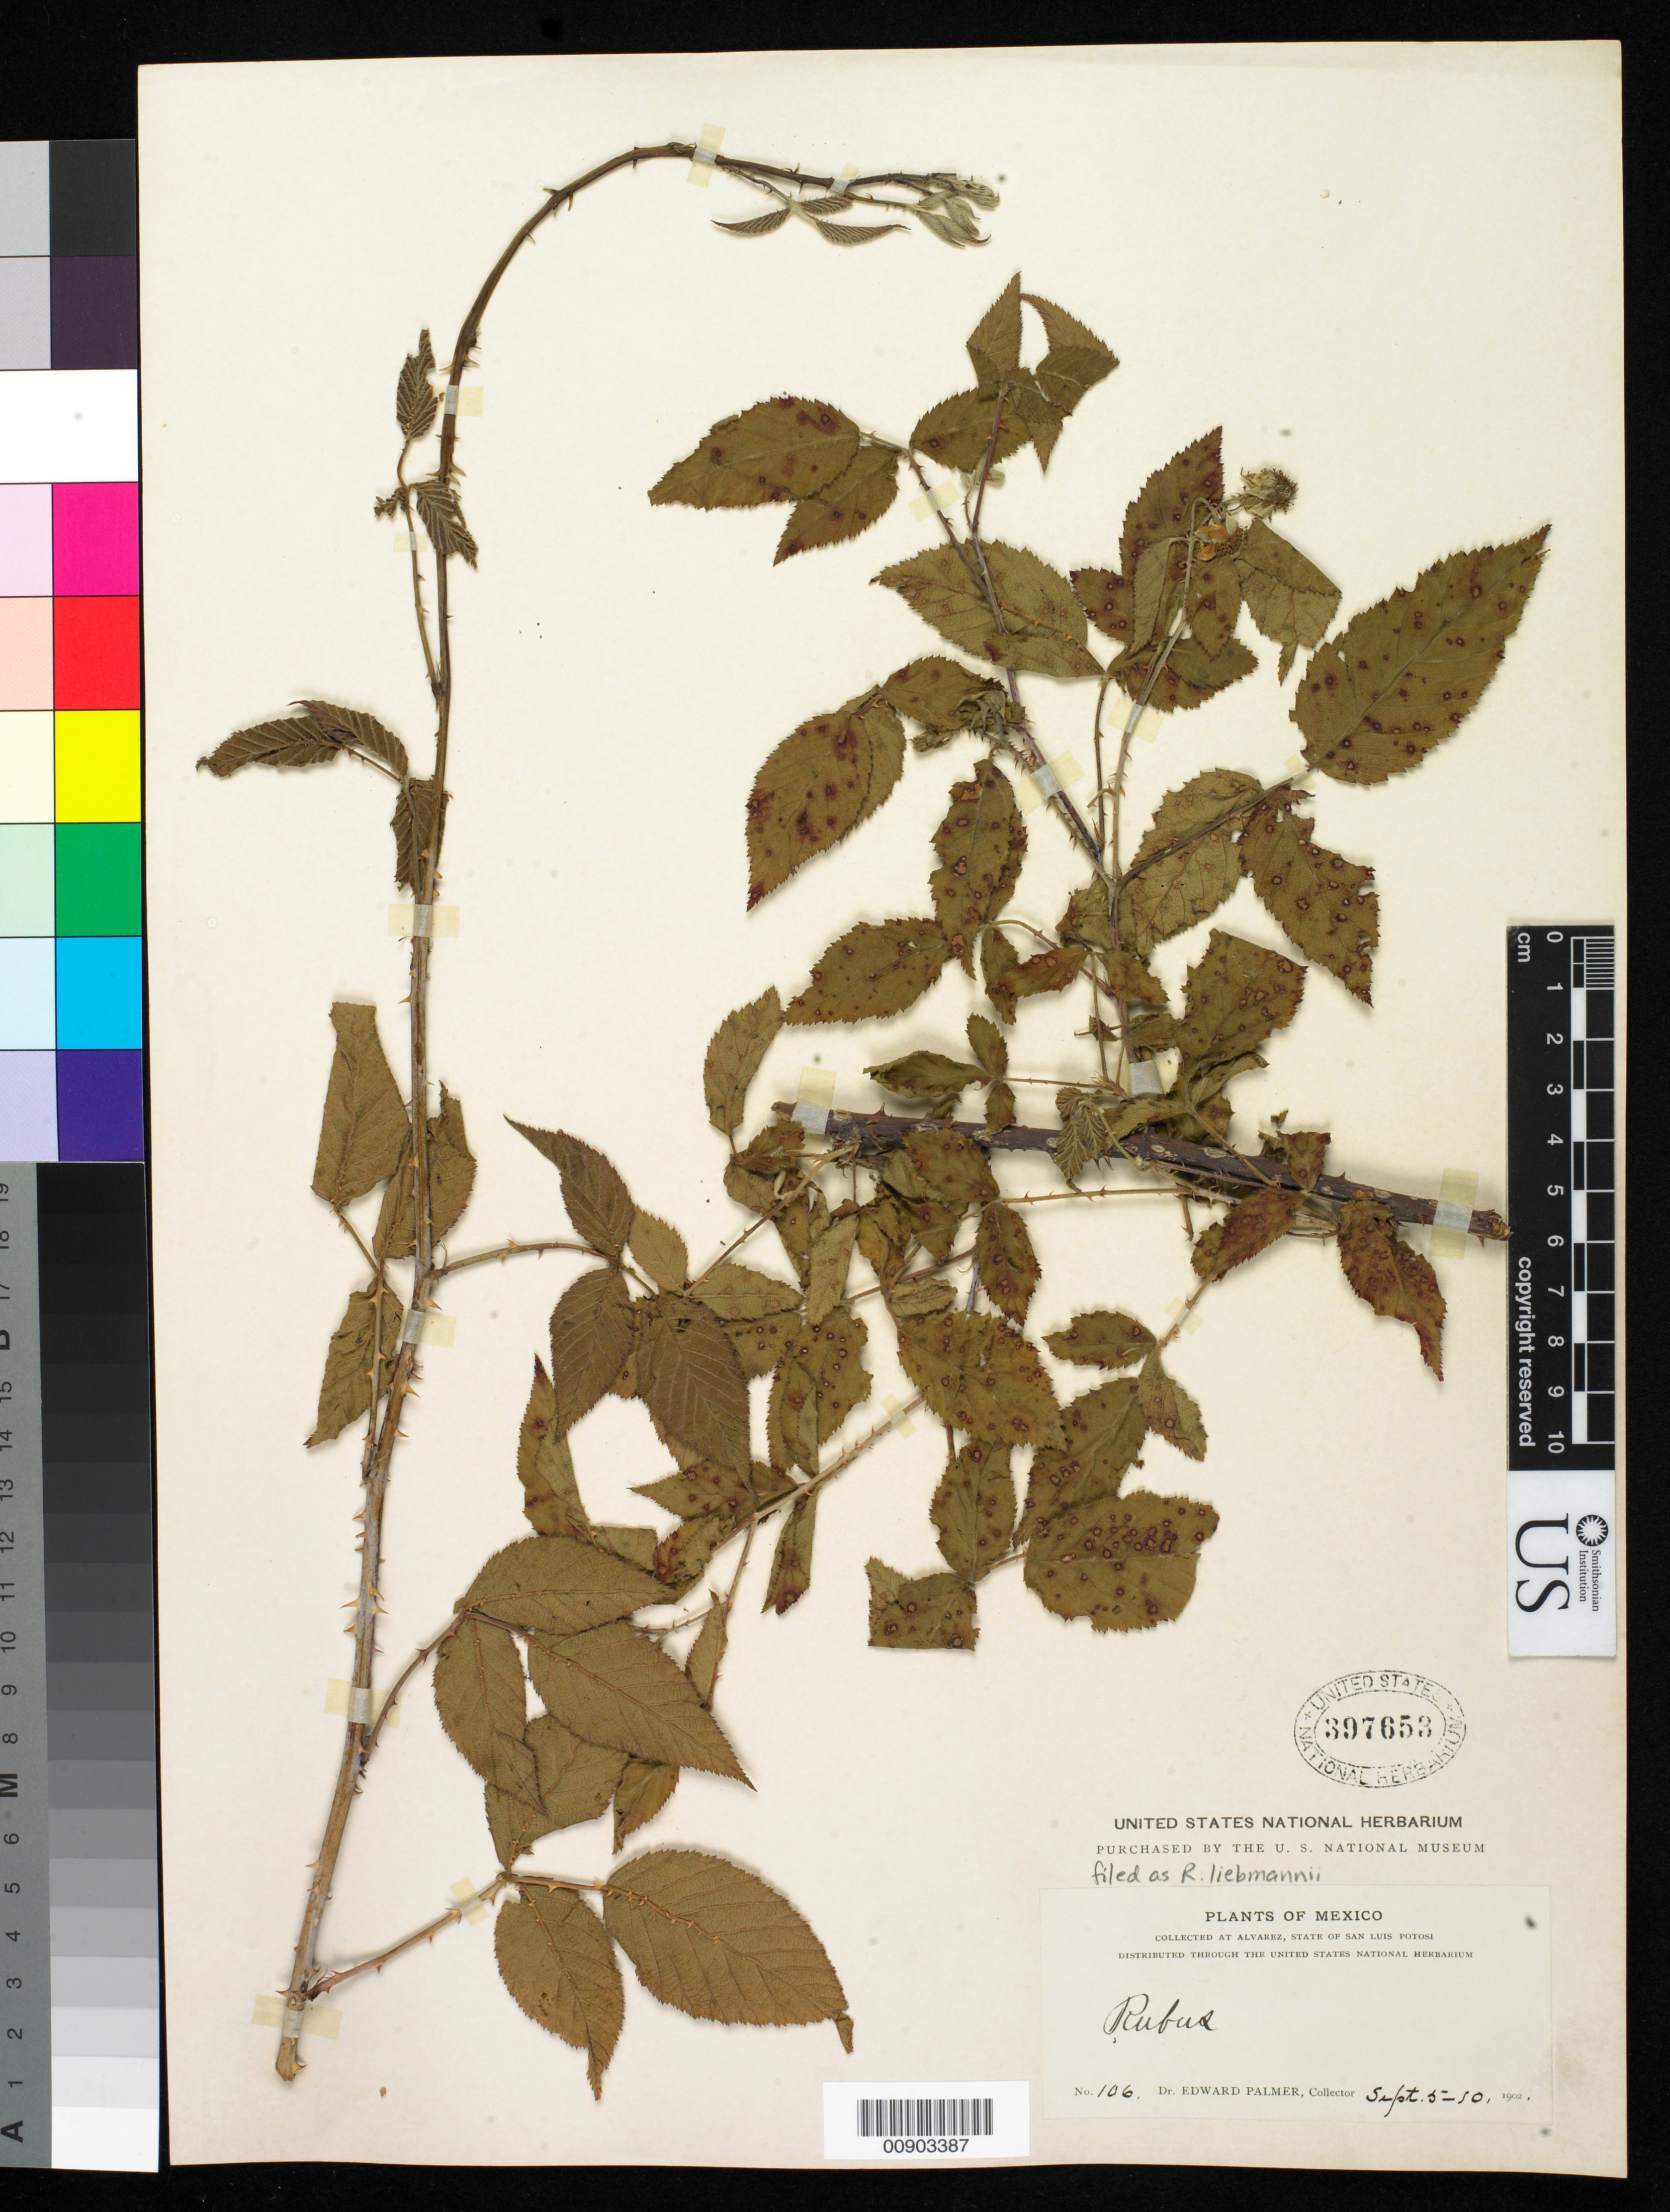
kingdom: Plantae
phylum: Tracheophyta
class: Magnoliopsida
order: Rosales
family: Rosaceae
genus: Rubus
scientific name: Rubus liebmannii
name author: Focke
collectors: E. Palmer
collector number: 106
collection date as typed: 05 Sep 1902 to 10 Sep 1902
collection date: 1902-09-05/1902-09-10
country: Mexico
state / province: San Luis Potosí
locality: Alvarez, San Luis Potosí.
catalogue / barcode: US 397653